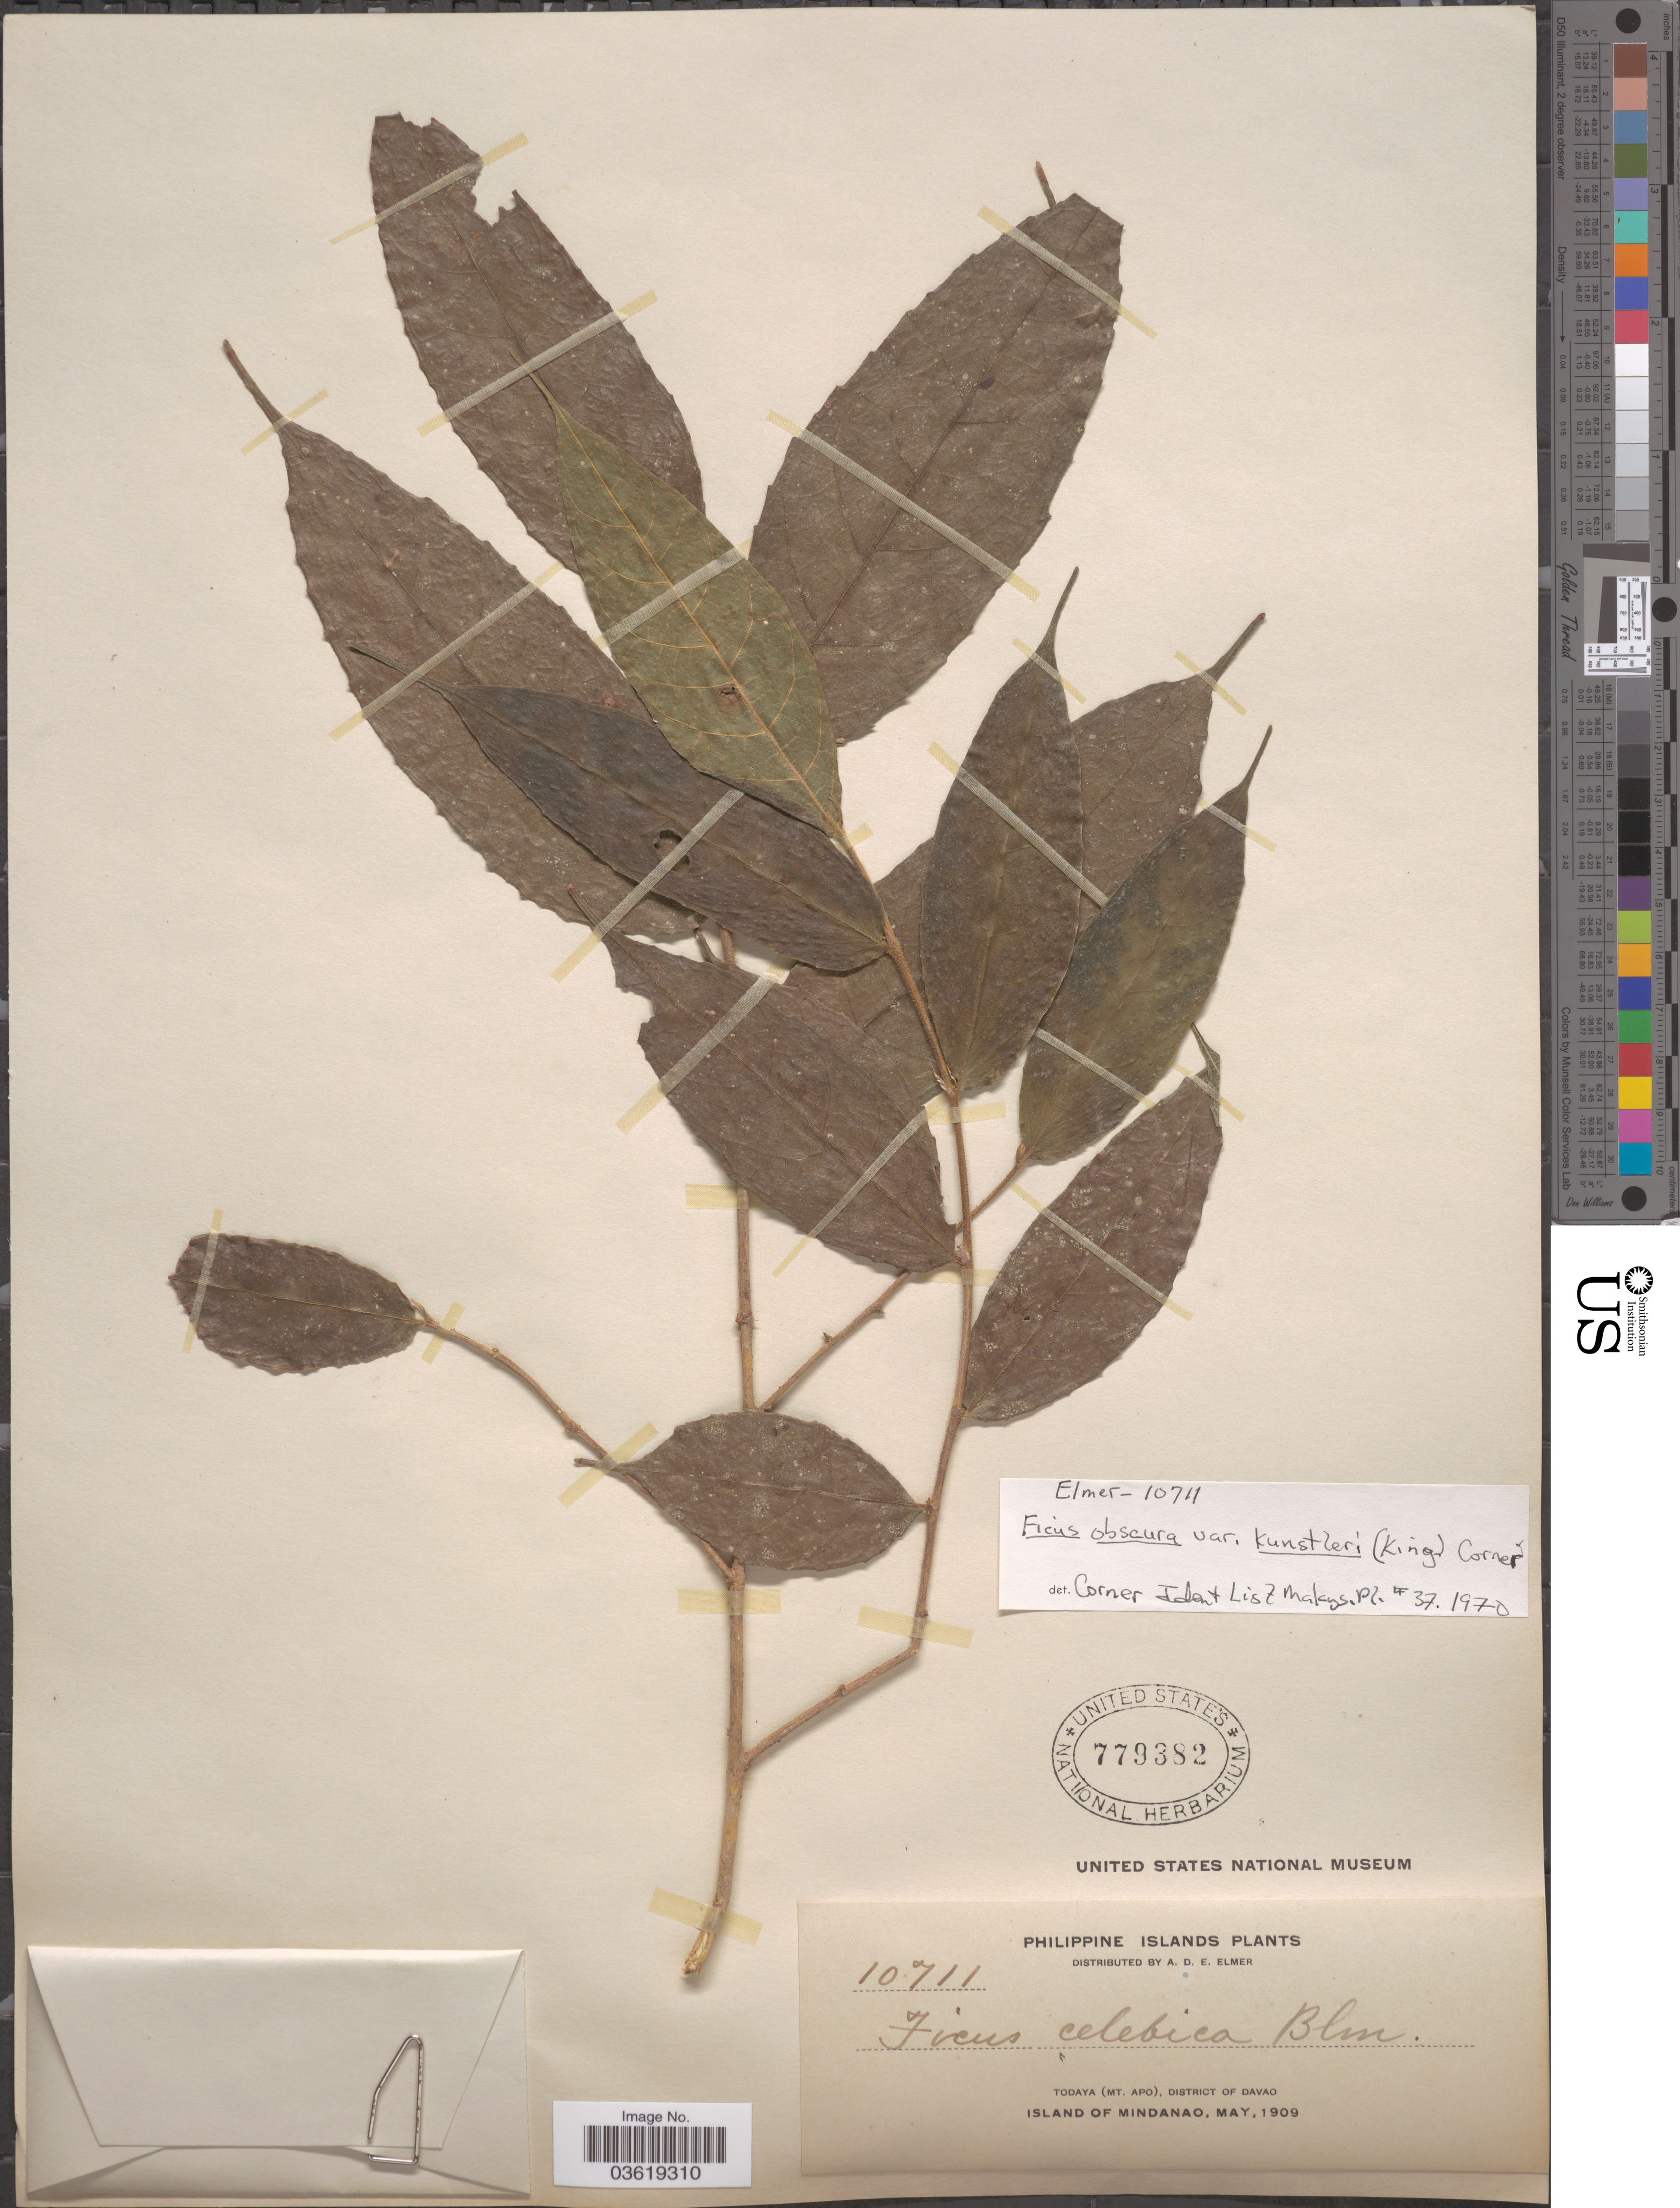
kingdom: Plantae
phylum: Tracheophyta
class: Magnoliopsida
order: Rosales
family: Moraceae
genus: Ficus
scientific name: Ficus obscura var. kunstleri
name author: Blume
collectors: A. D. E. Elmer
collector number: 10711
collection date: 1909-05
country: Philippines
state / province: Davao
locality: Philippine Islands. Todaya (Mt. Apo), District of Davao, Island of Mindanao.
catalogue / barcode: US 779382